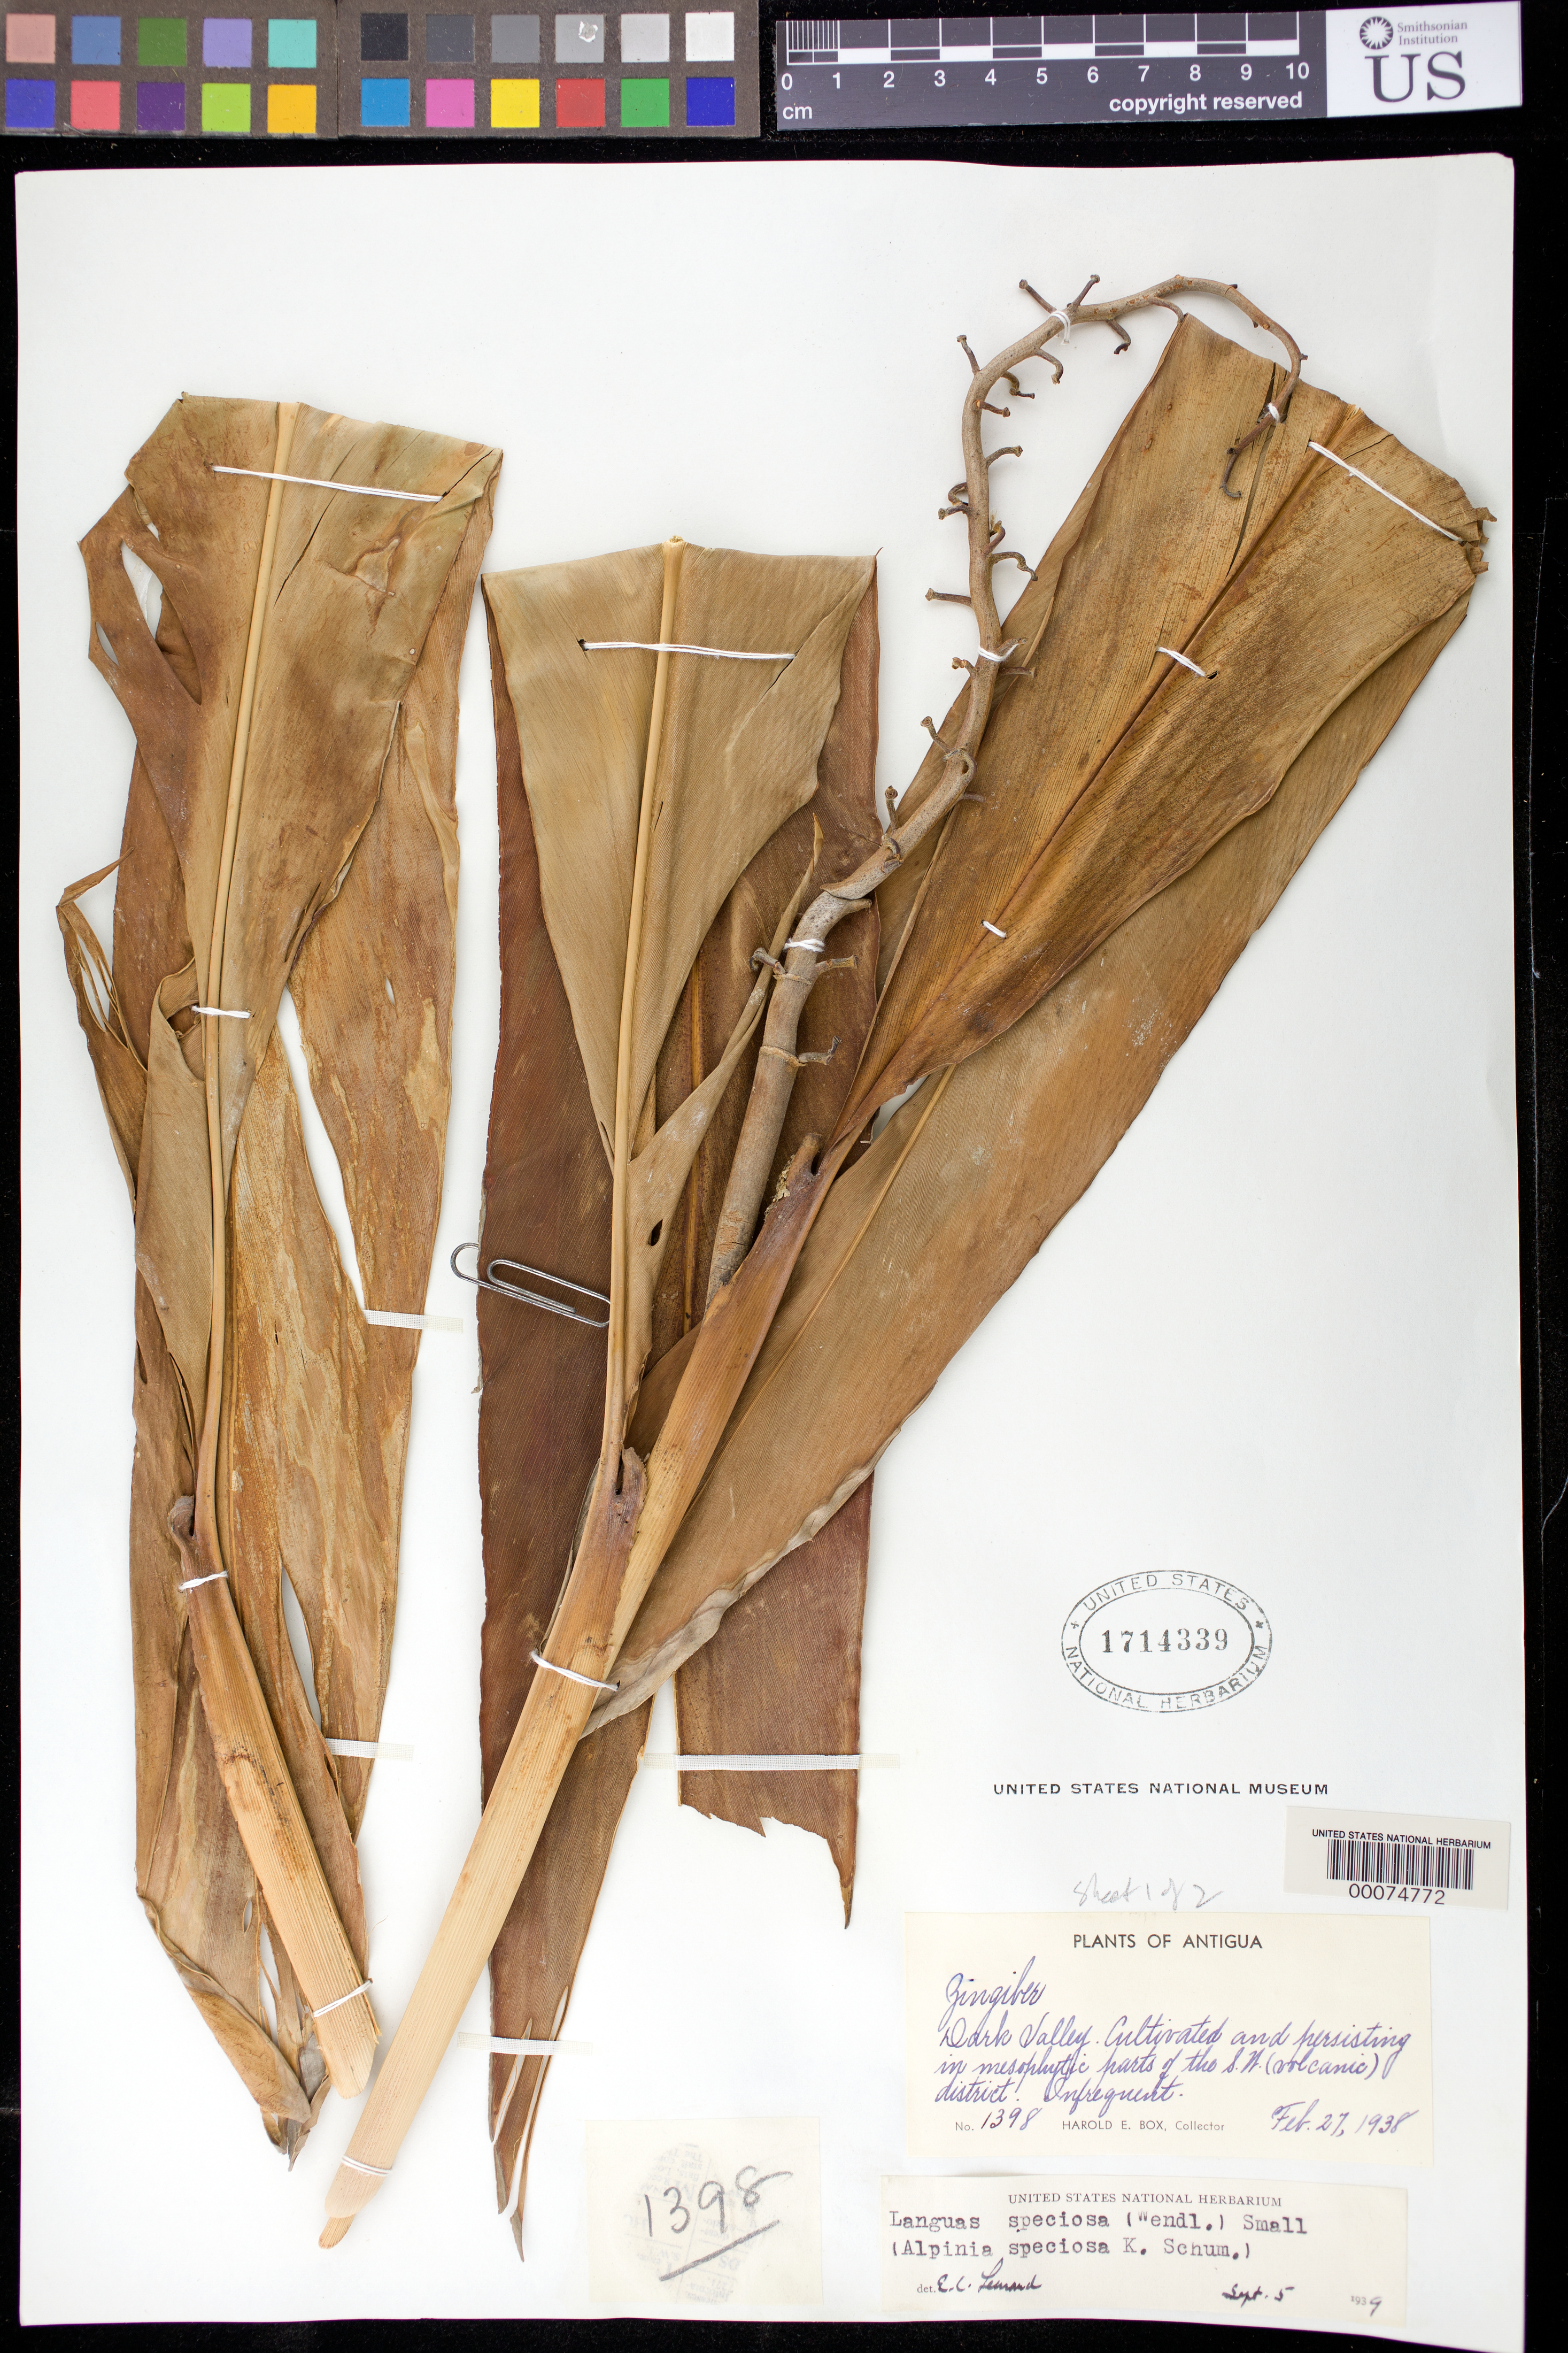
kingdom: Plantae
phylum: Tracheophyta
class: Liliopsida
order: Zingiberales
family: Zingiberaceae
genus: Alpinia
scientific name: Alpinia zerumbet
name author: (Pers.) B.L. Burtt & R.M. Sm.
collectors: H. E. Box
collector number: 1398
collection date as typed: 27 Feb 1938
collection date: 1938-02-27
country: Antigua and Barbuda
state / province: Saint Mary (?)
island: Antigua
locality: Dark Valley. [= Dark Wood, Saint Mary Parish?]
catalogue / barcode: US 1714339